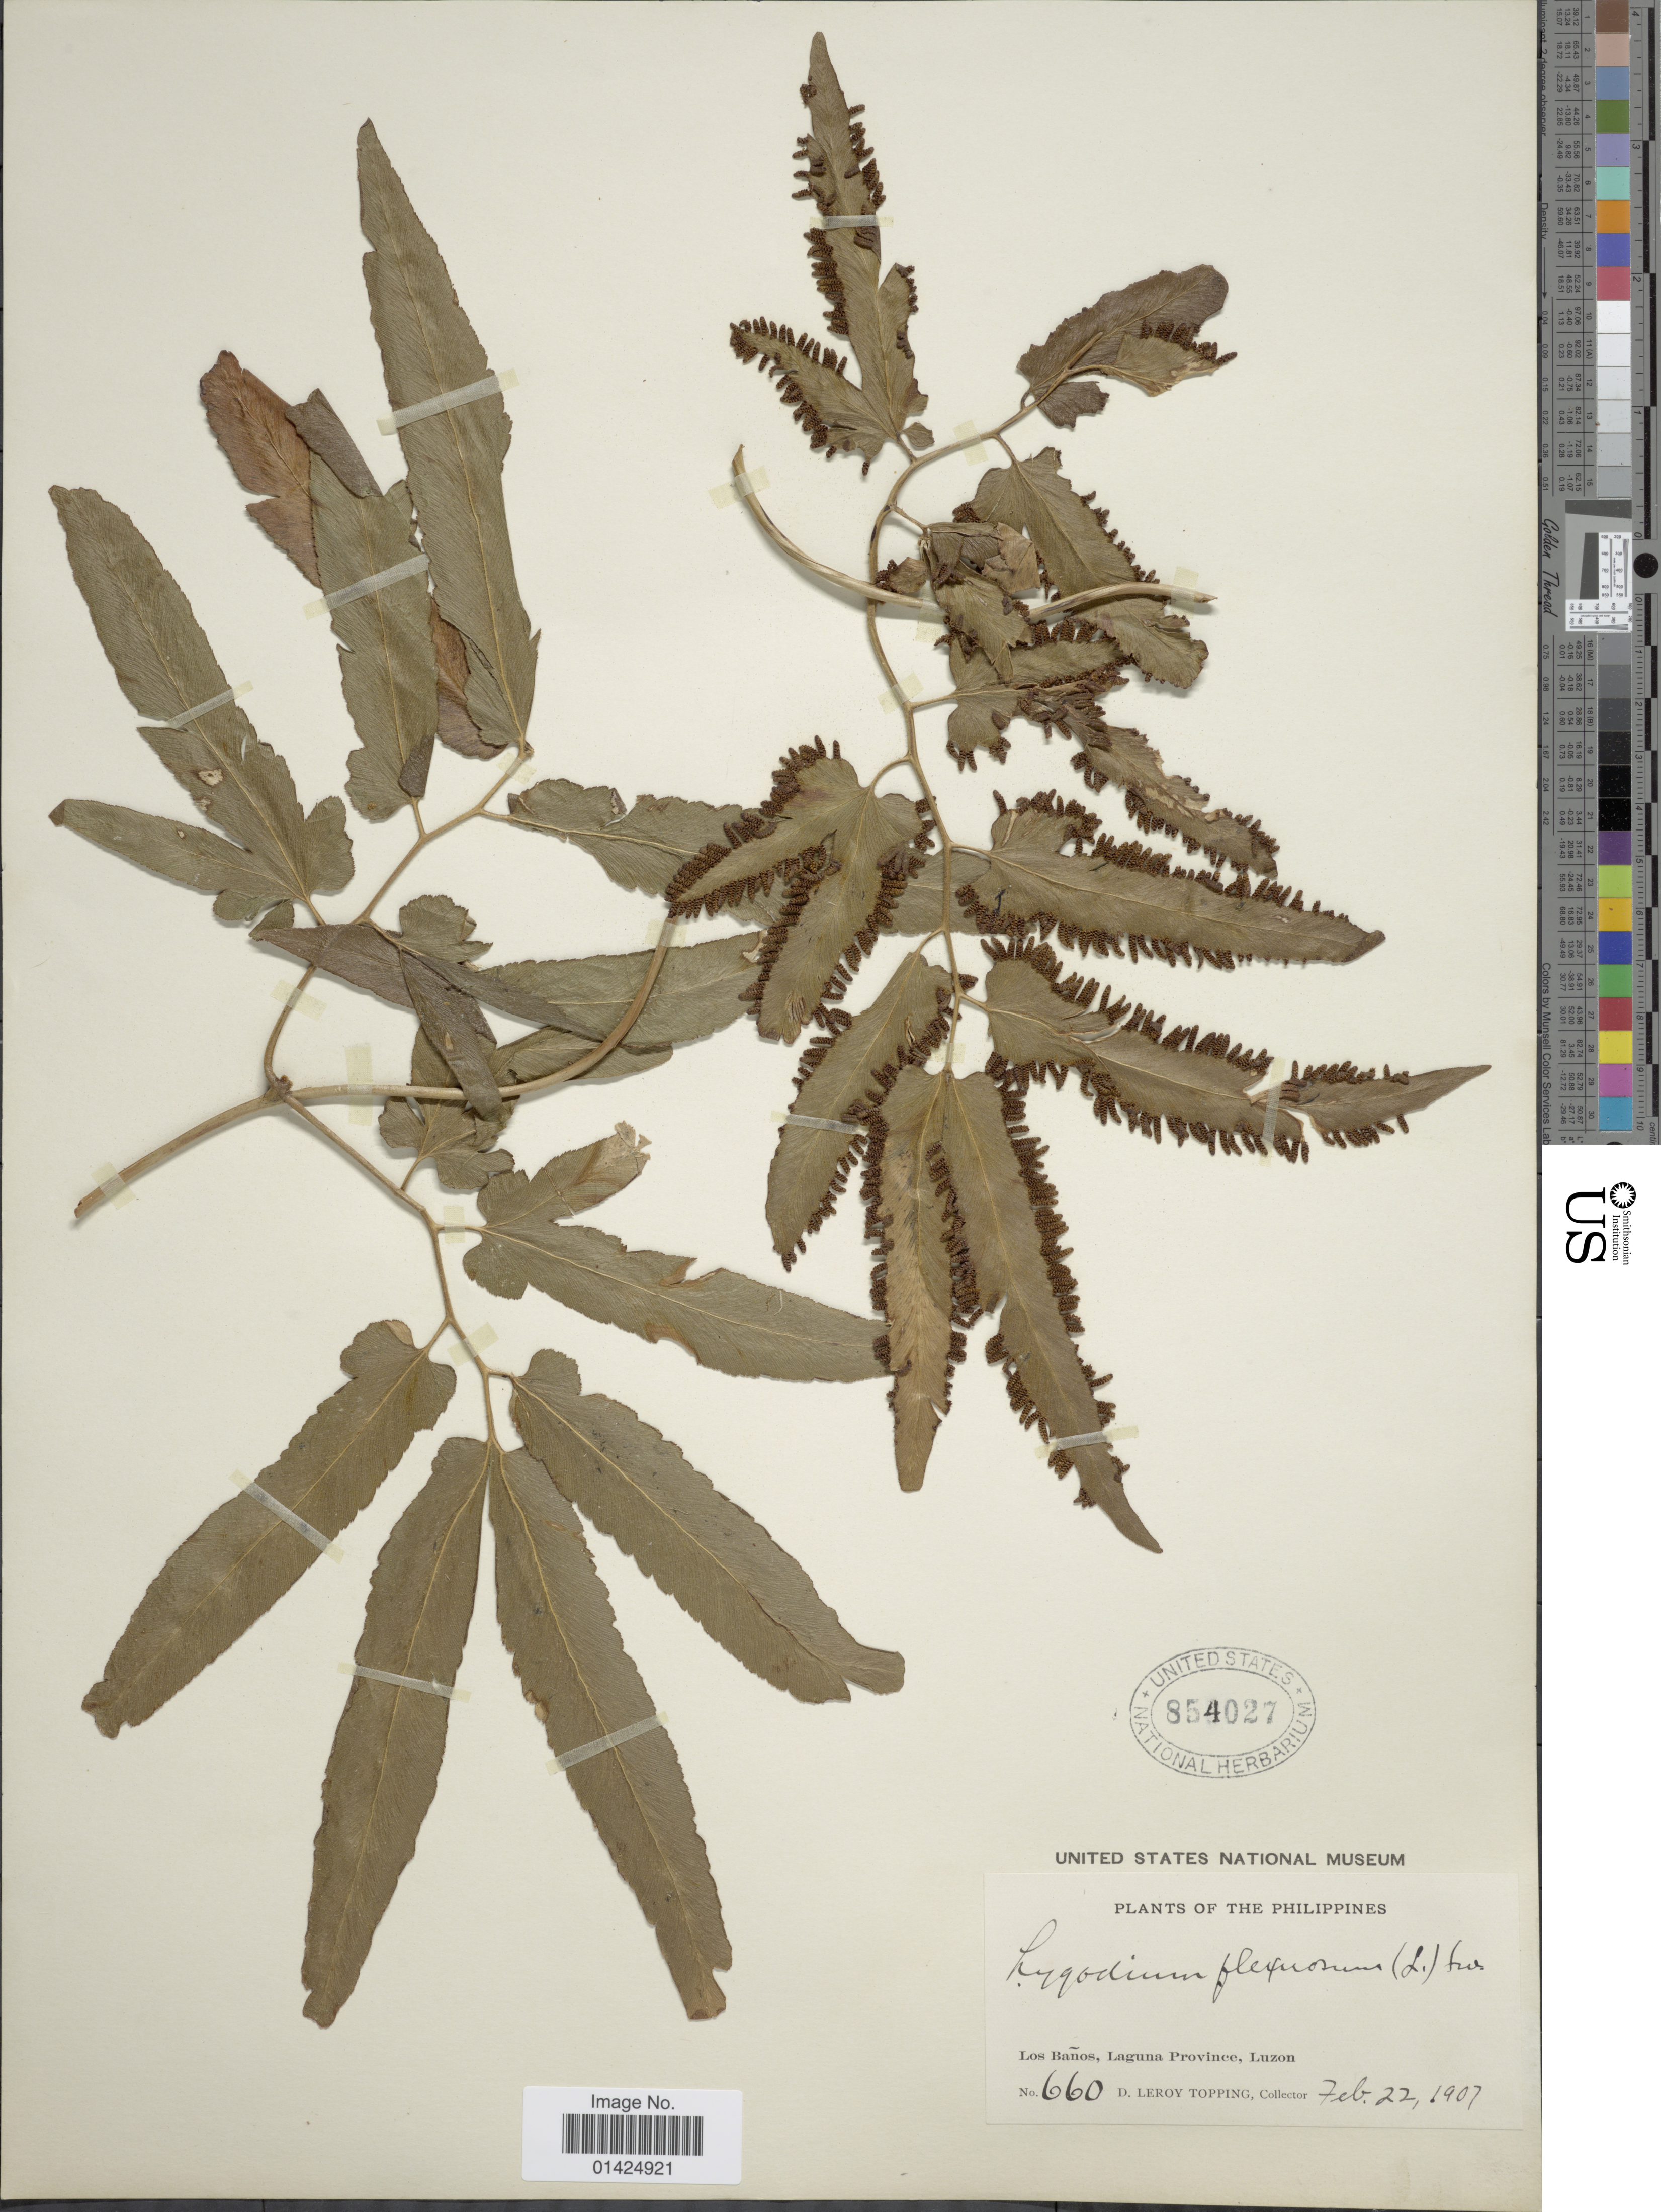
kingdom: Plantae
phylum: Tracheophyta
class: Polypodiopsida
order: Schizaeales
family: Lygodiaceae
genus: Lygodium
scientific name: Lygodium flexuosum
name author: Sw.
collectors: D. L. Topping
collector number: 660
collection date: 1907-02-22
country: Philippines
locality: Los Baños, Laguna Prov., Luzon.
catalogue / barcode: US 854027